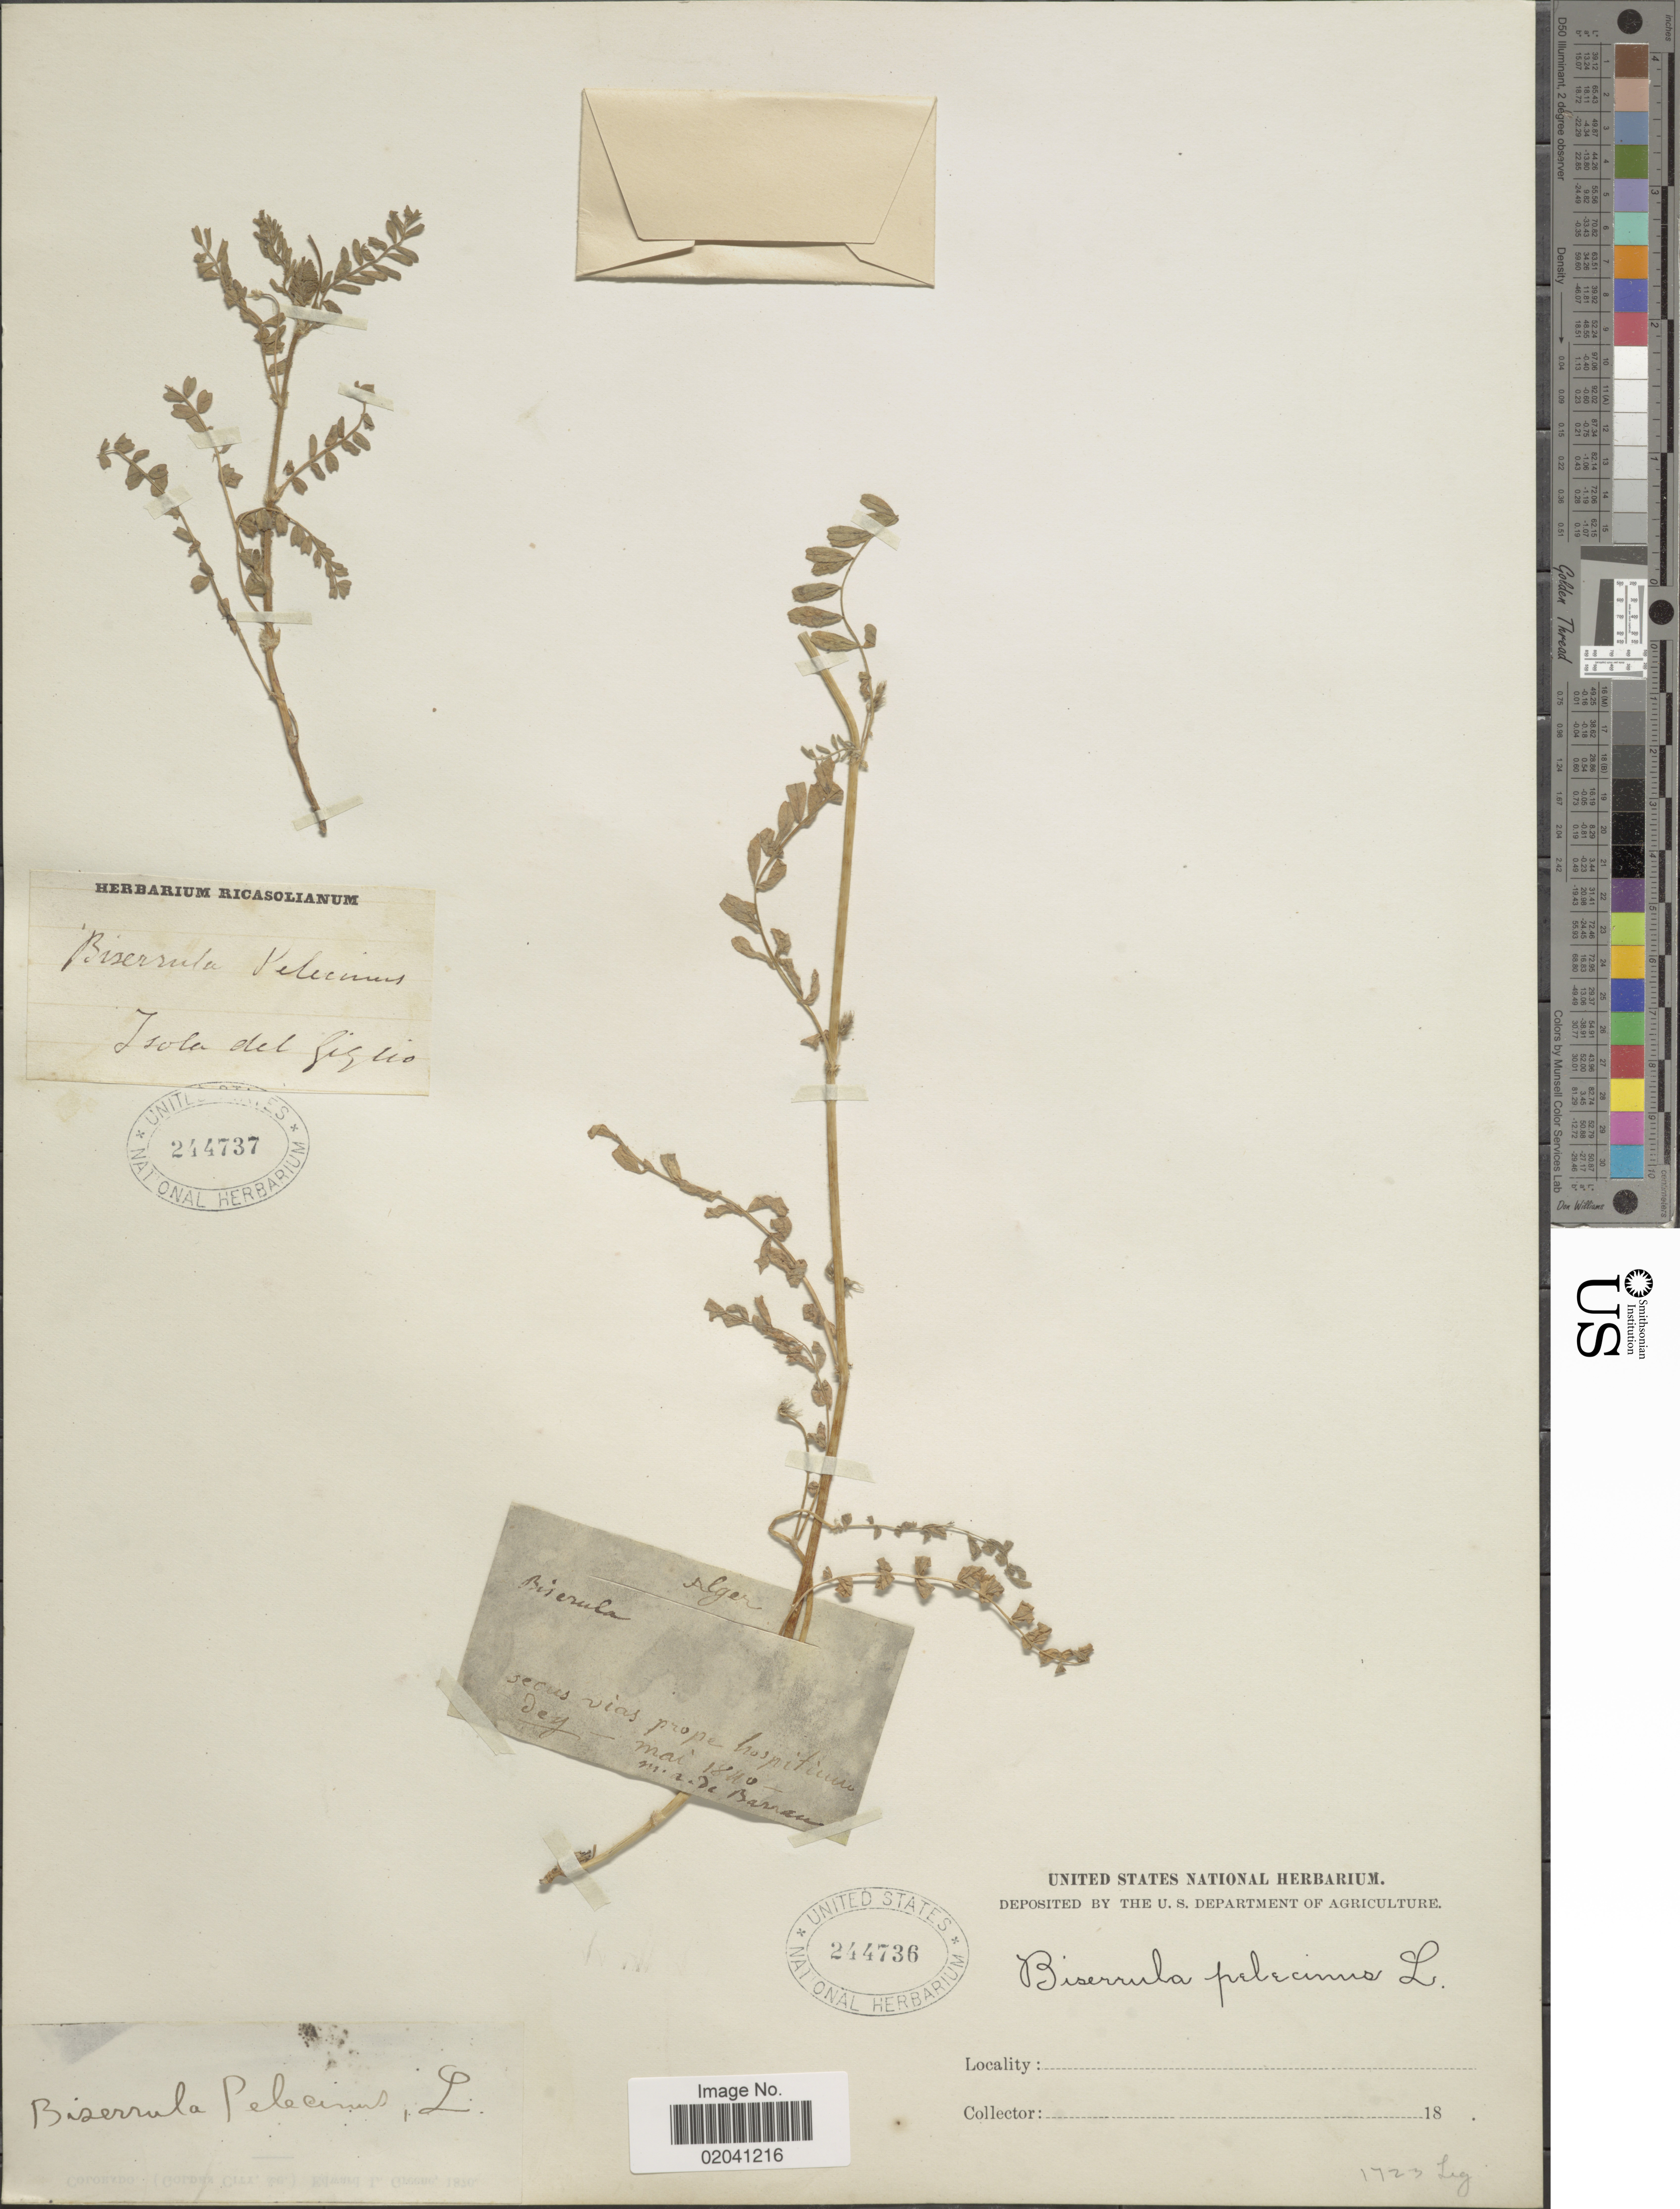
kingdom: Plantae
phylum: Tracheophyta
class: Magnoliopsida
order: Fabales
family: Fabaceae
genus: Biserrula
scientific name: Biserrula pelecinus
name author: L.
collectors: Ex herb. Ricasolianum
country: Italy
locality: Isola del Giglio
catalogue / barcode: US 244737-2